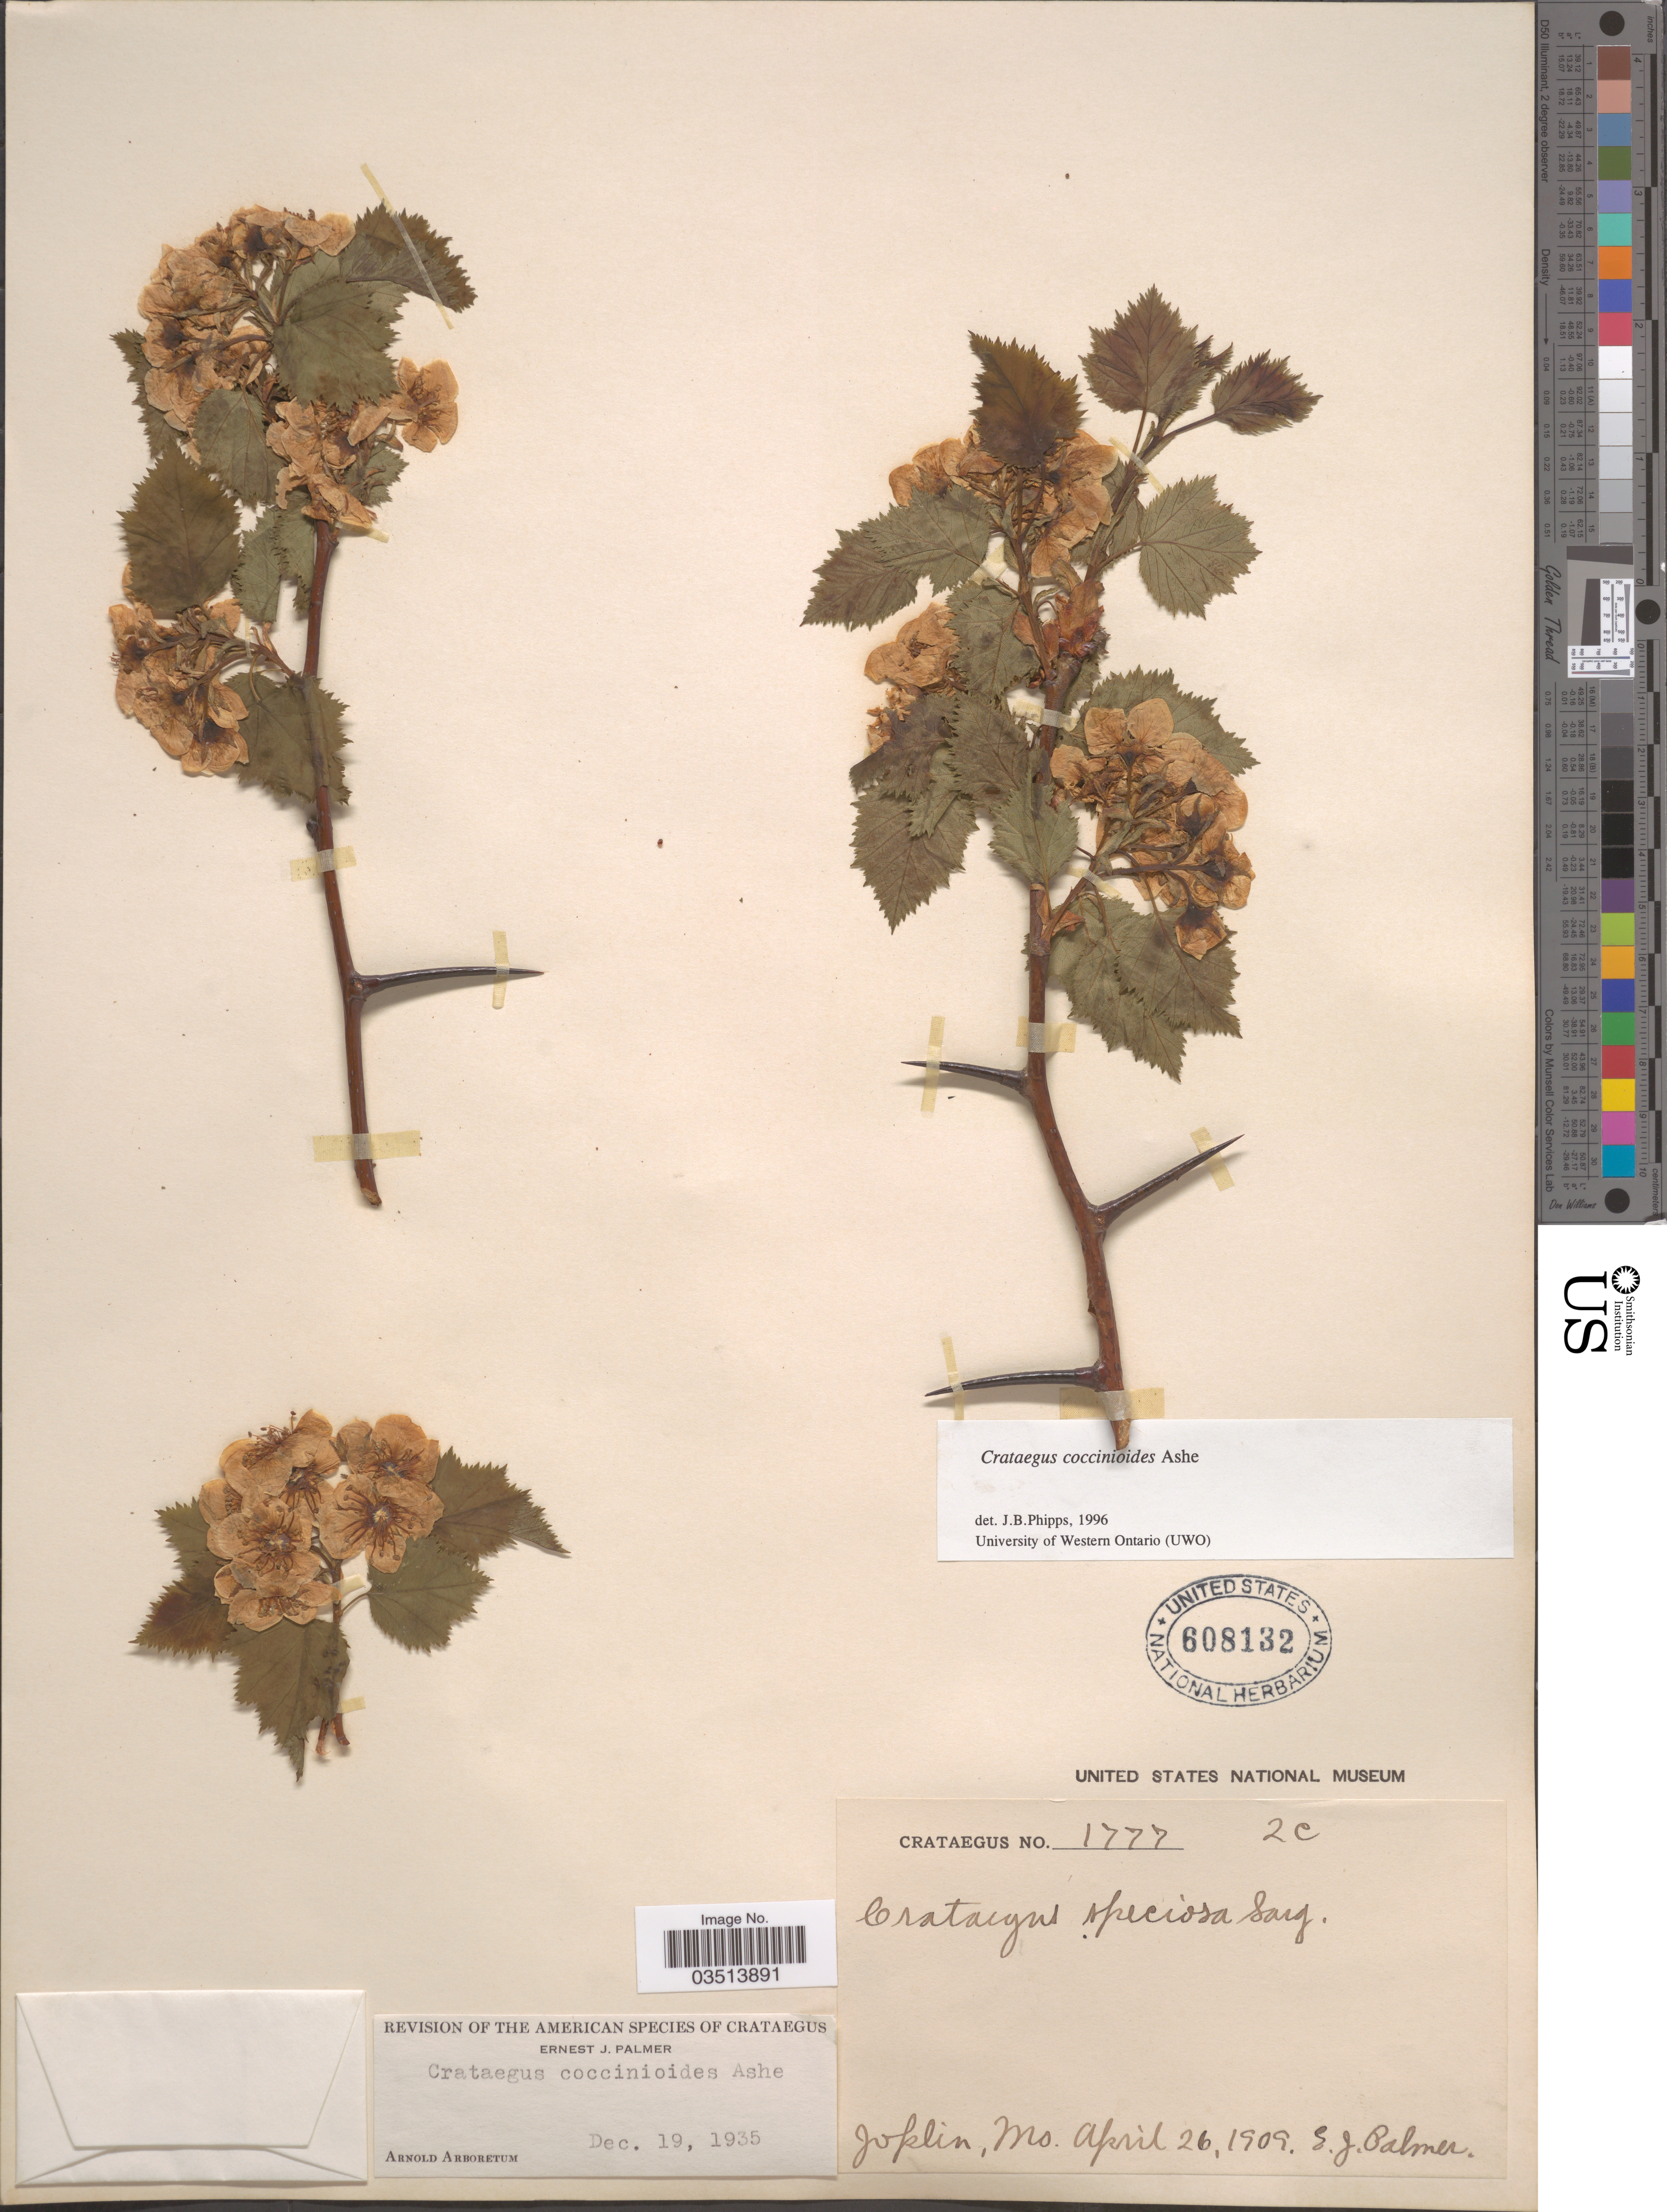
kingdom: Plantae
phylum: Tracheophyta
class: Magnoliopsida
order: Rosales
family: Rosaceae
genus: Crataegus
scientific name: Crataegus coccinioides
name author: Ashe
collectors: E. J. Palmer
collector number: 1777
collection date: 1909-04-26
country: United States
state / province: Missouri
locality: Joplin.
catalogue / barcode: US 608132